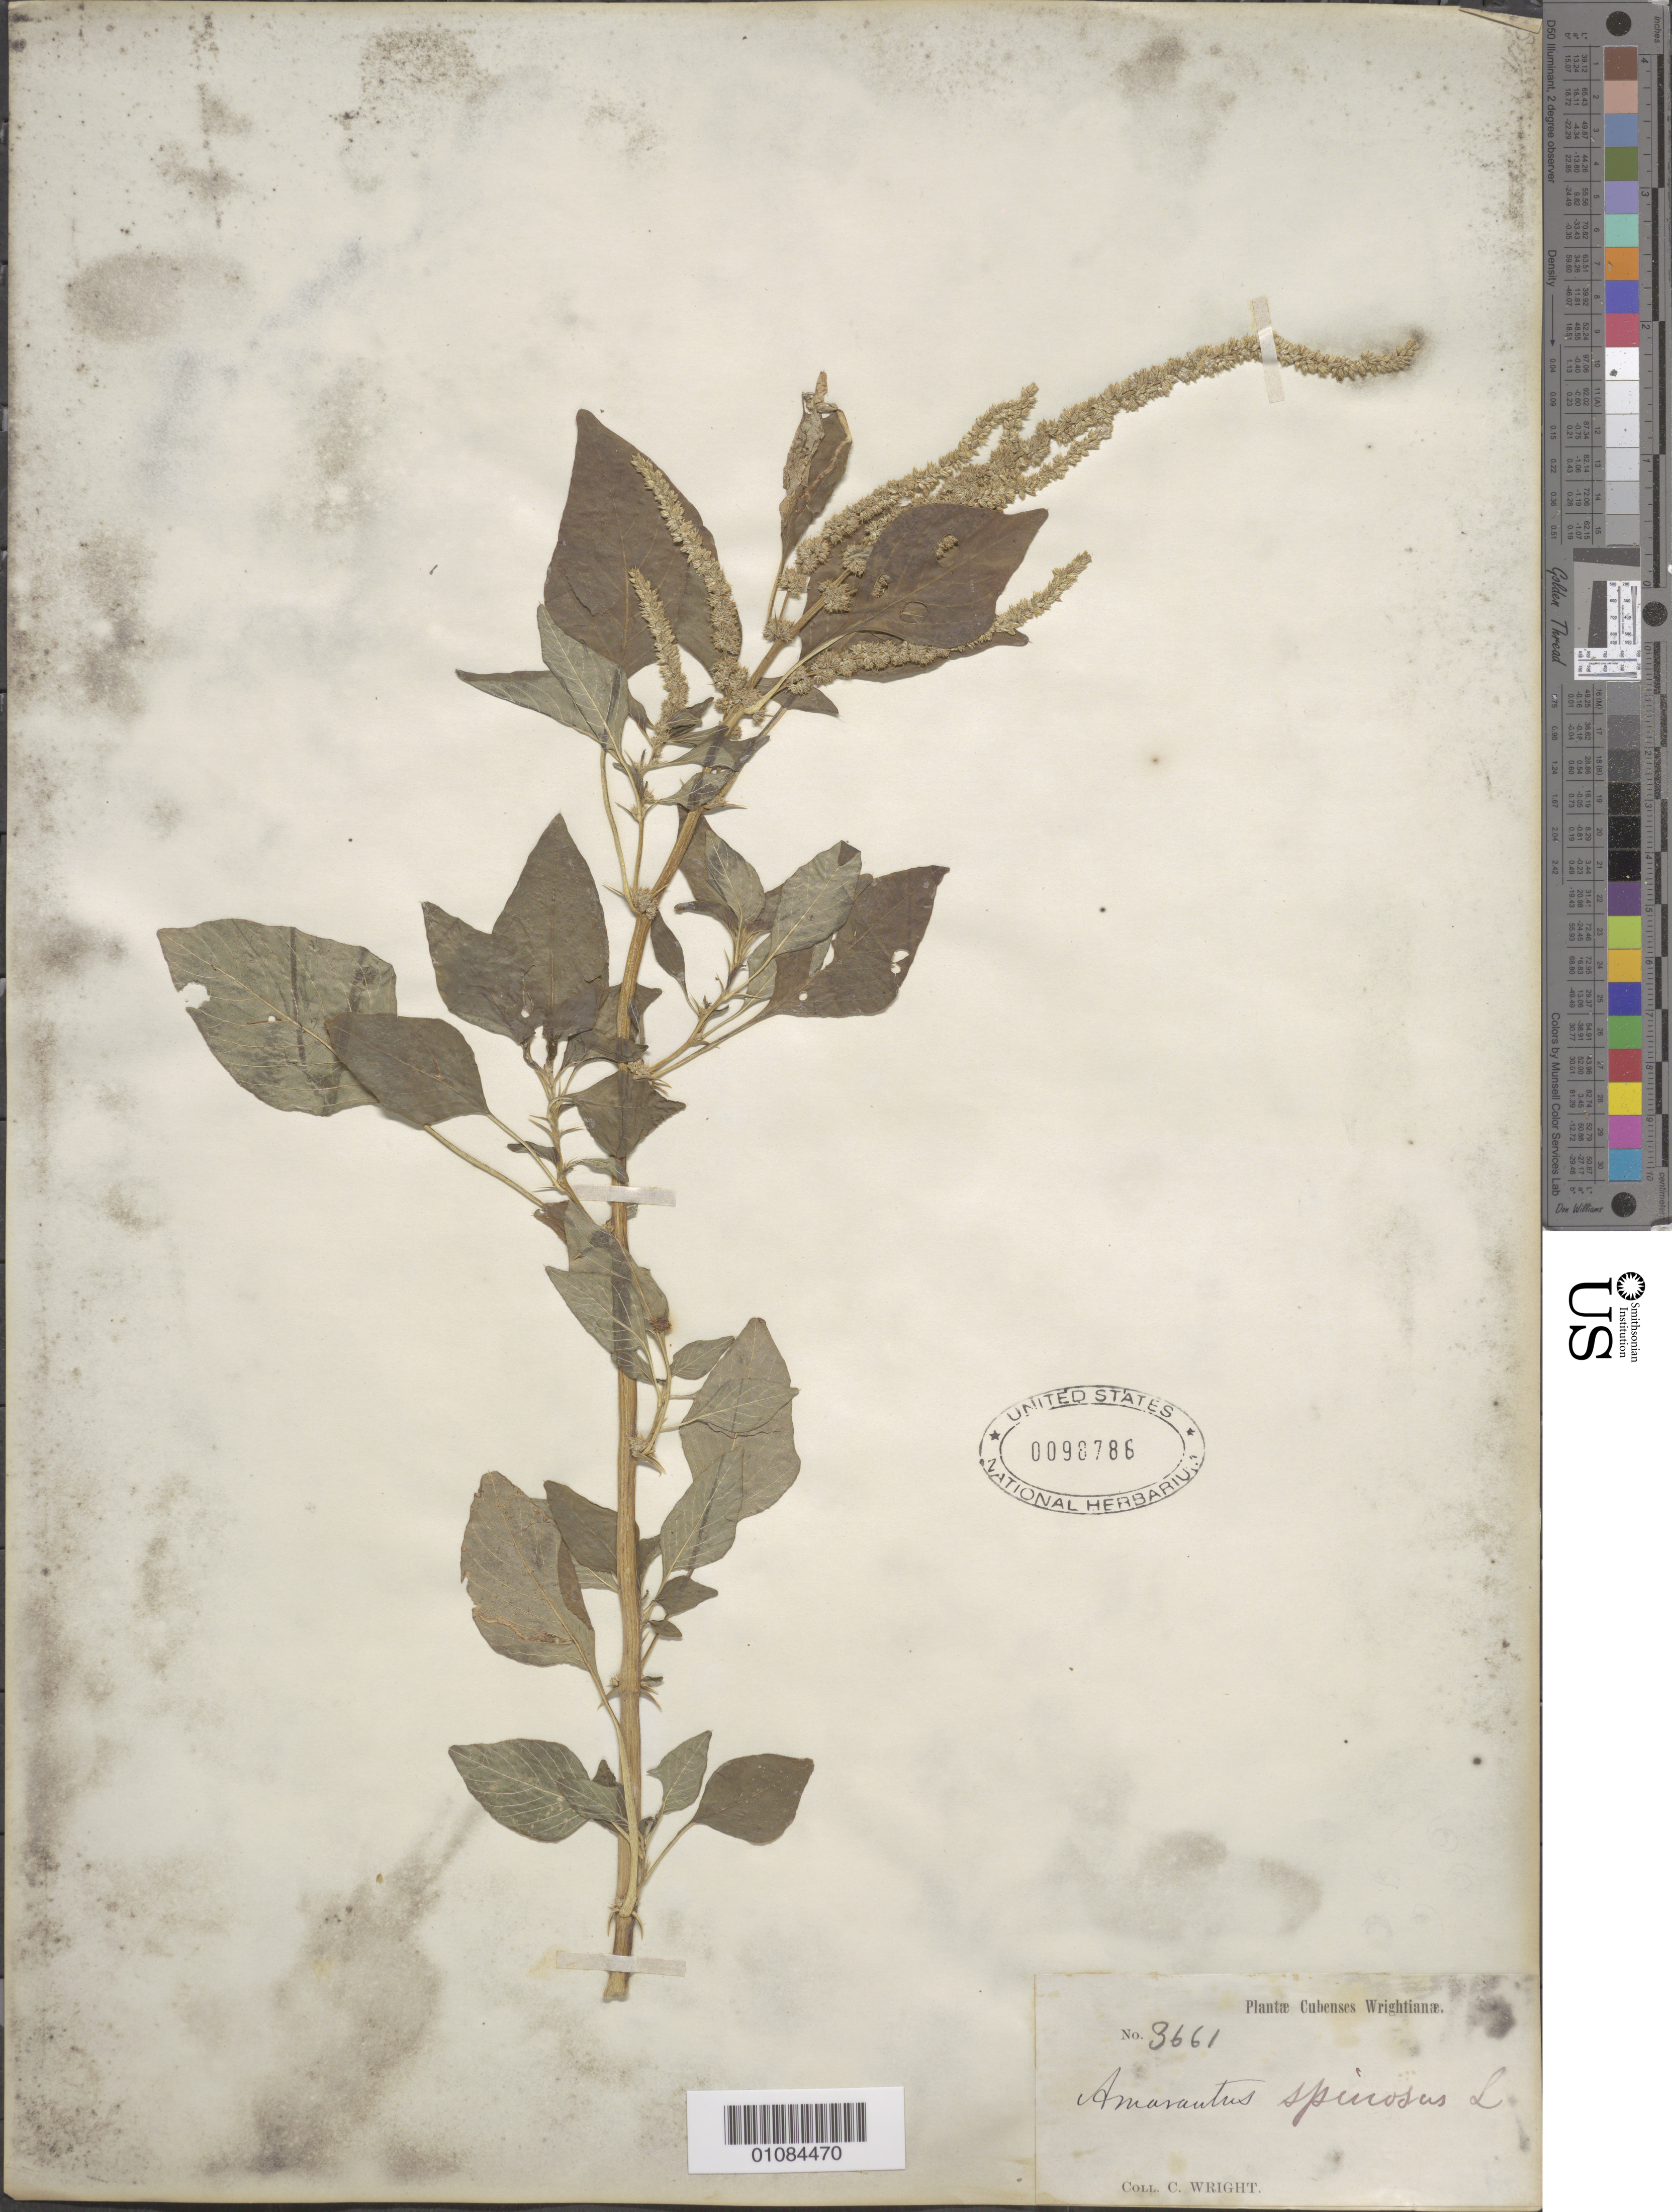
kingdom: Plantae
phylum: Tracheophyta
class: Magnoliopsida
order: Caryophyllales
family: Amaranthaceae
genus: Amaranthus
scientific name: Amaranthus spinosus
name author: L.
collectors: C. Wright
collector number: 3661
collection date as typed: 1800 to 1899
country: Cuba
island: Cuba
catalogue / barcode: US 98787